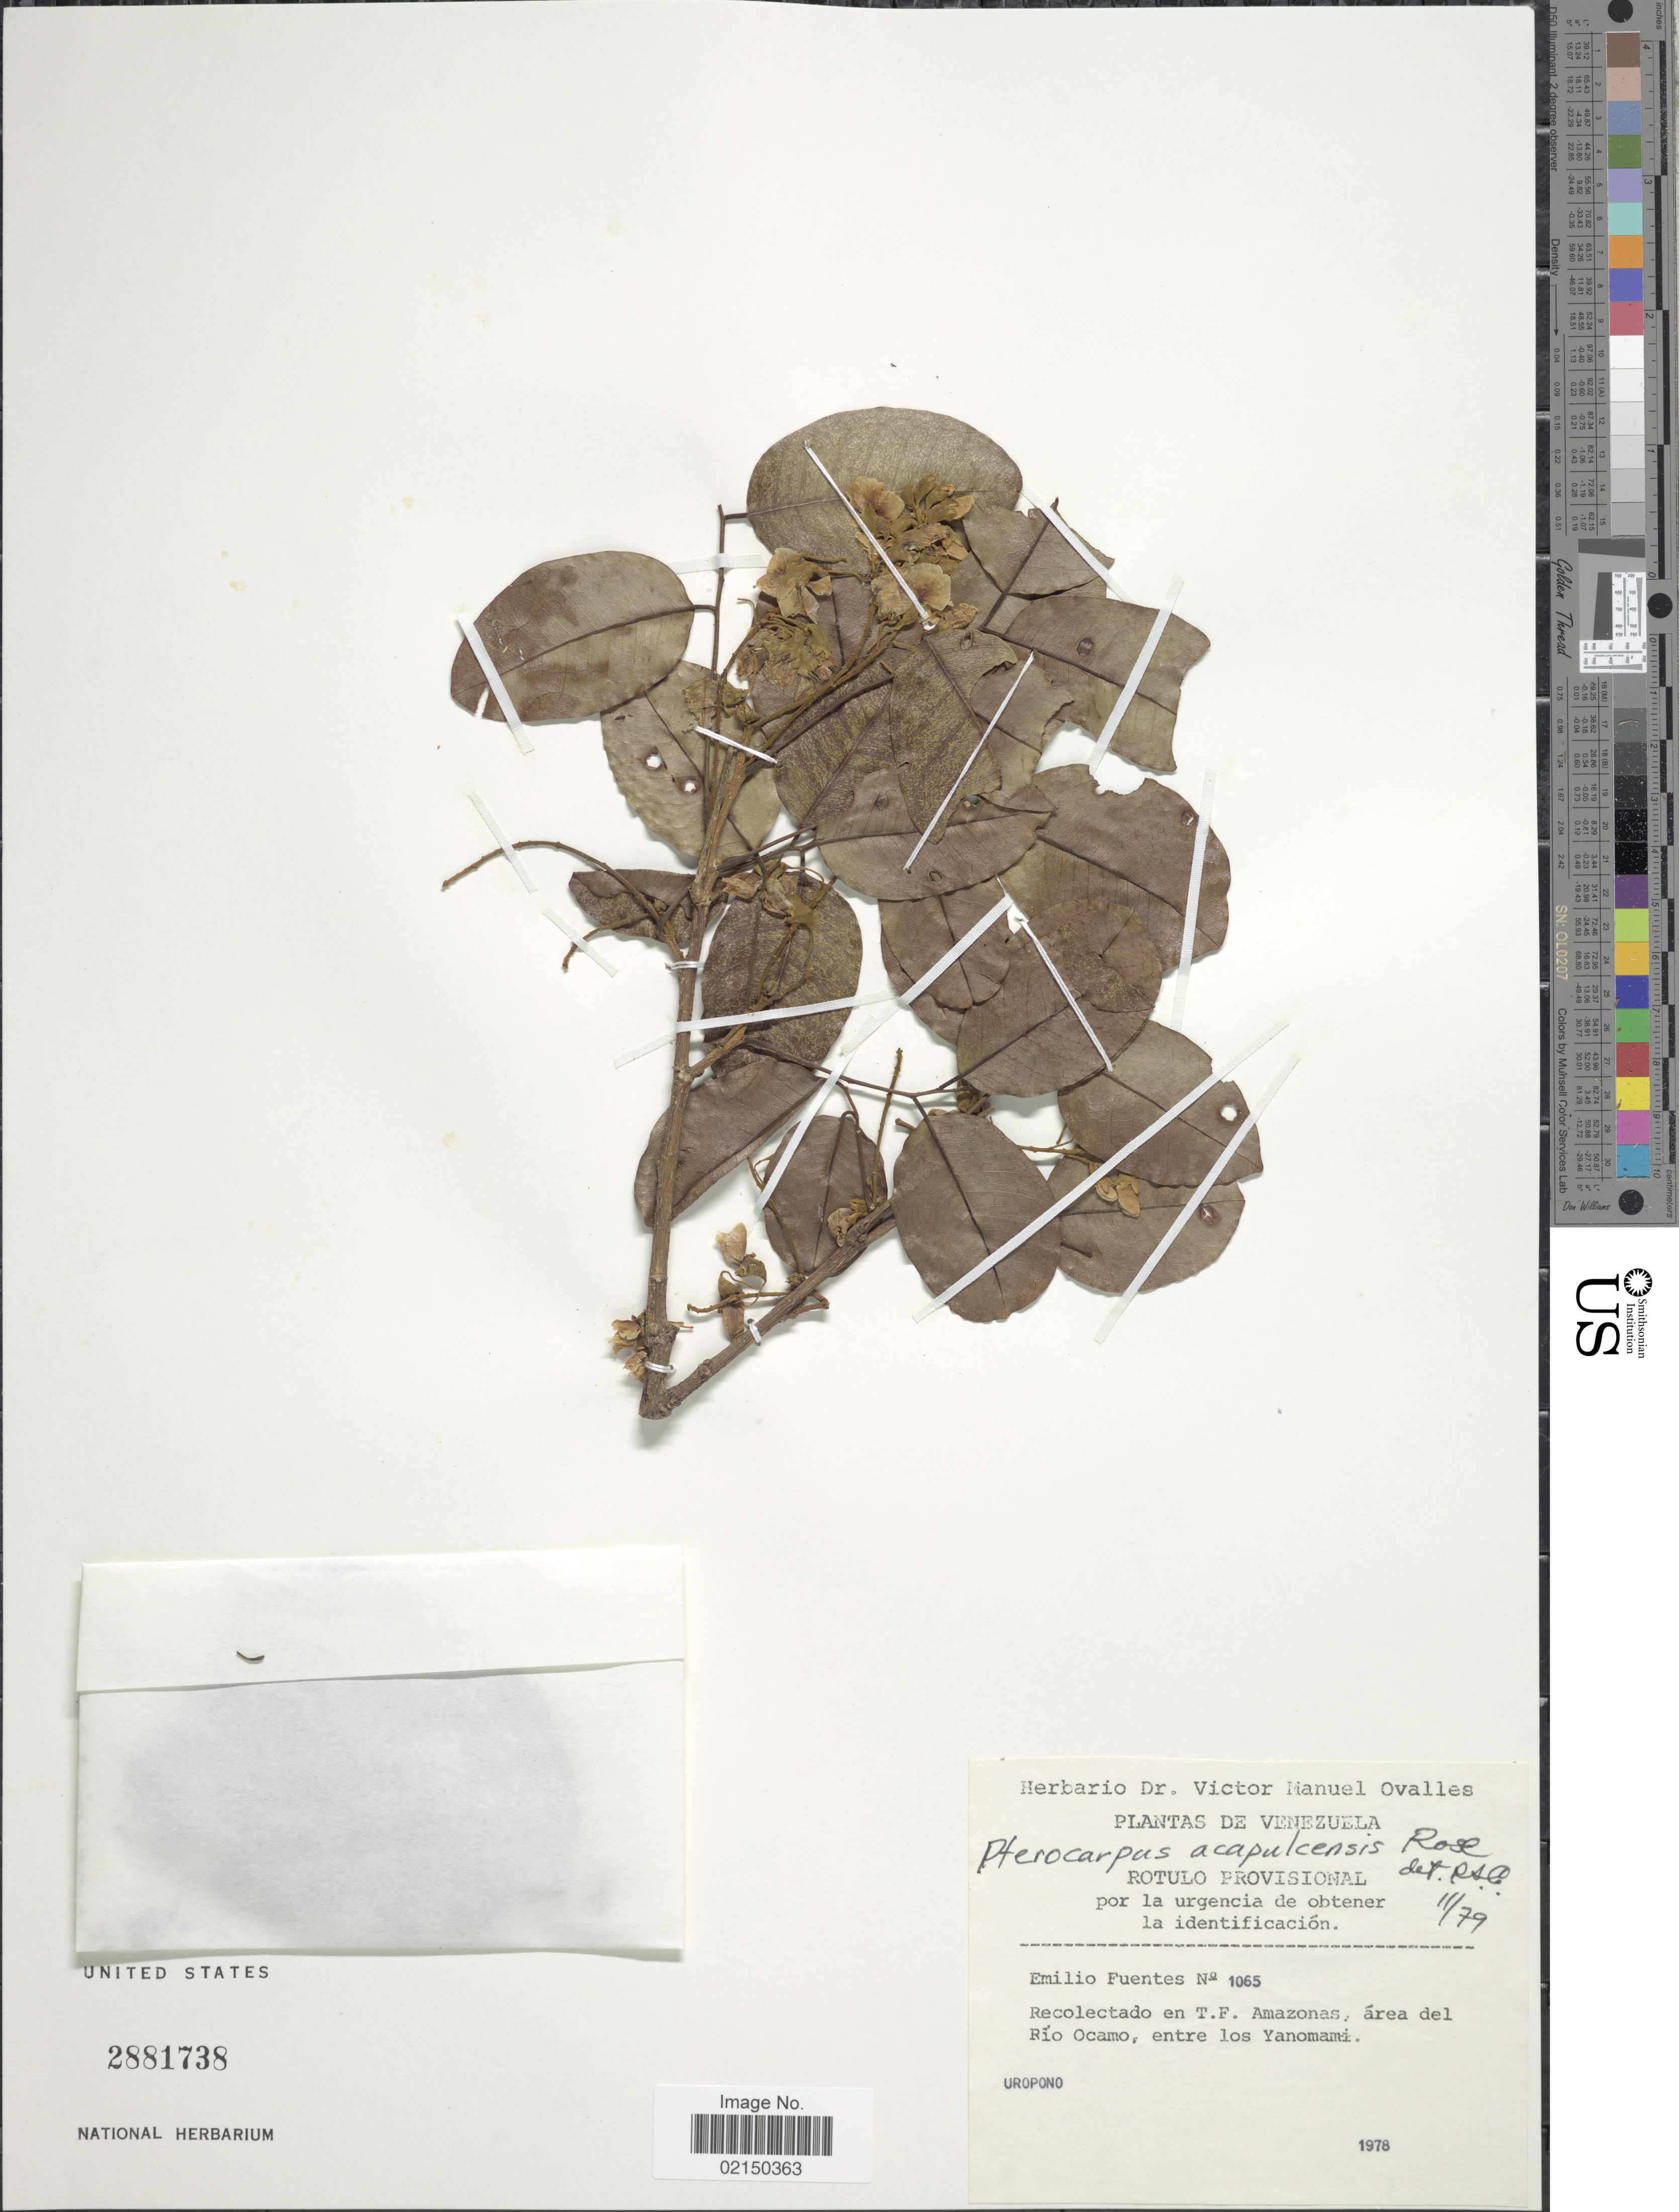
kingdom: Plantae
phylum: Tracheophyta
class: Magnoliopsida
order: Fabales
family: Fabaceae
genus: Pterocarpus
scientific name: Pterocarpus acapulcensis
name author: Rose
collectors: E. Fuentes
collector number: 1065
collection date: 1978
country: Venezuela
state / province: Amazonas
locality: T.F. Amazonas, area del Rio Ocamo, entre los Yanomami.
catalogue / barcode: US 2881738